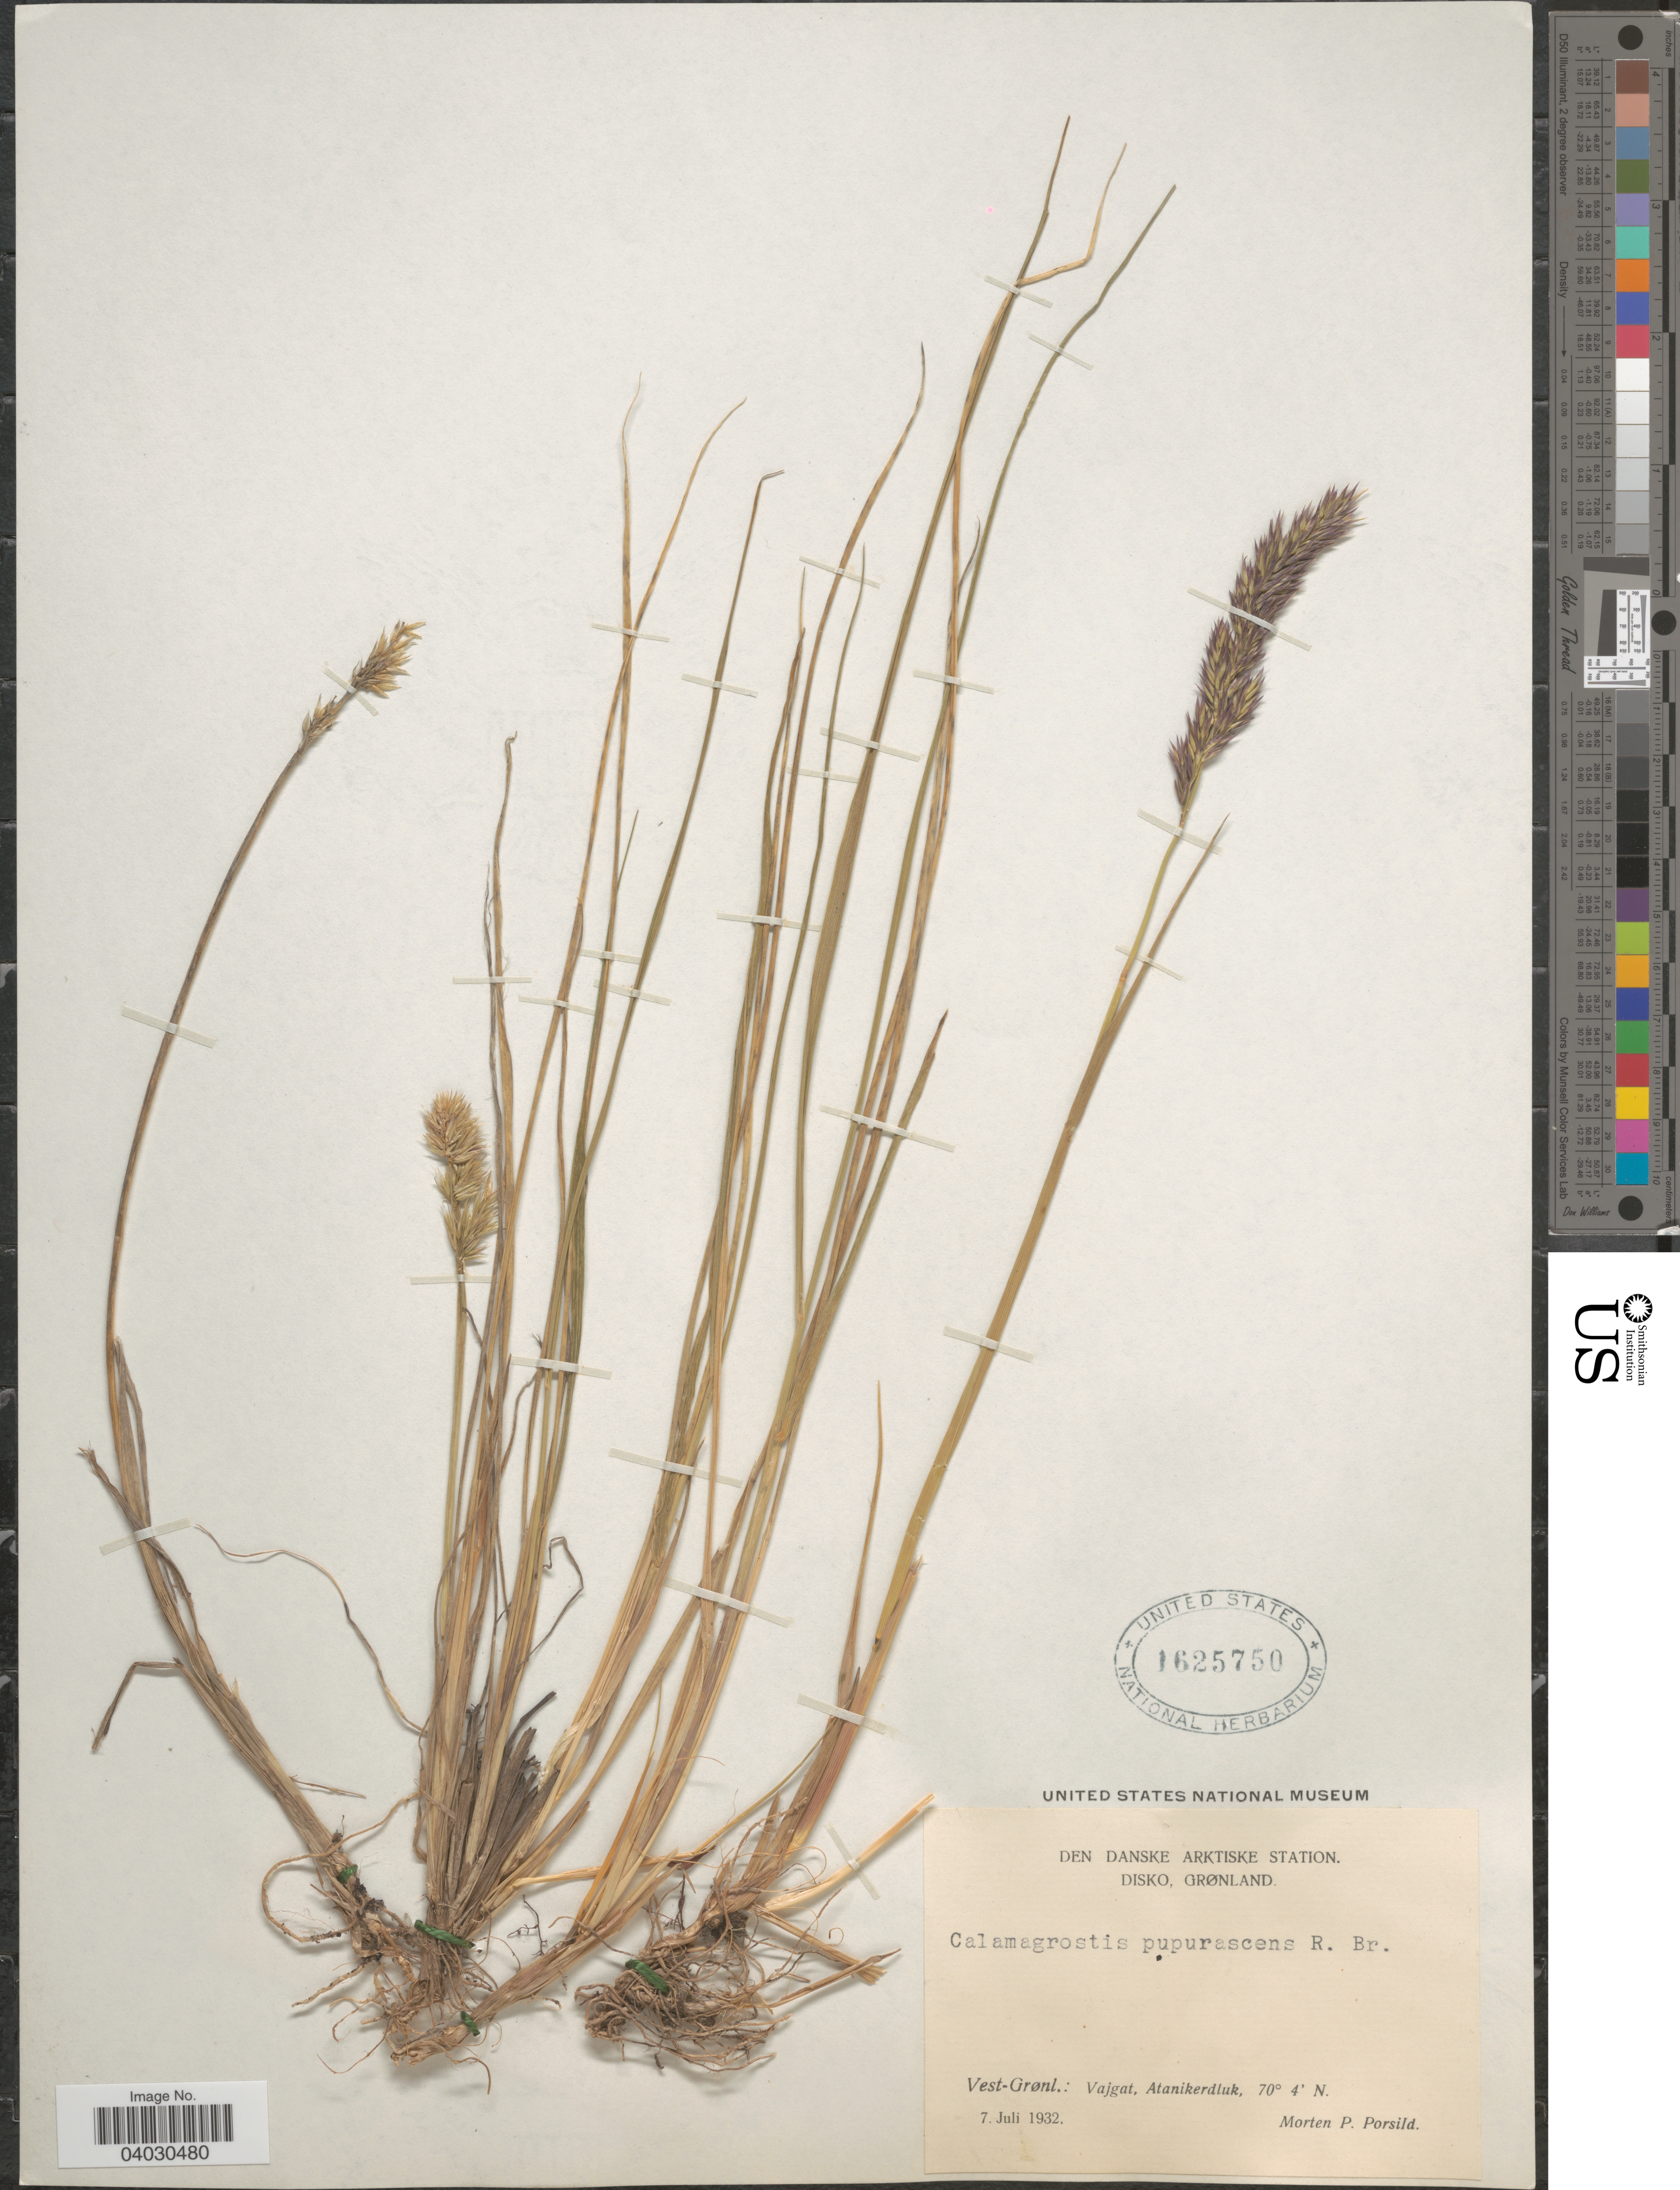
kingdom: Plantae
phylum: Tracheophyta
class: Liliopsida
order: Poales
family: Poaceae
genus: Calamagrostis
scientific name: Calamagrostis purpurascens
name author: R. Br.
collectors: M. P. Porsild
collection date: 1932-07-07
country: Greenland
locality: Den Danske Arktiske Station. Disko, Grønland. Vest-Grønl. Vajgat, Atanikerdluk.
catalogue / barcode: US 1625750